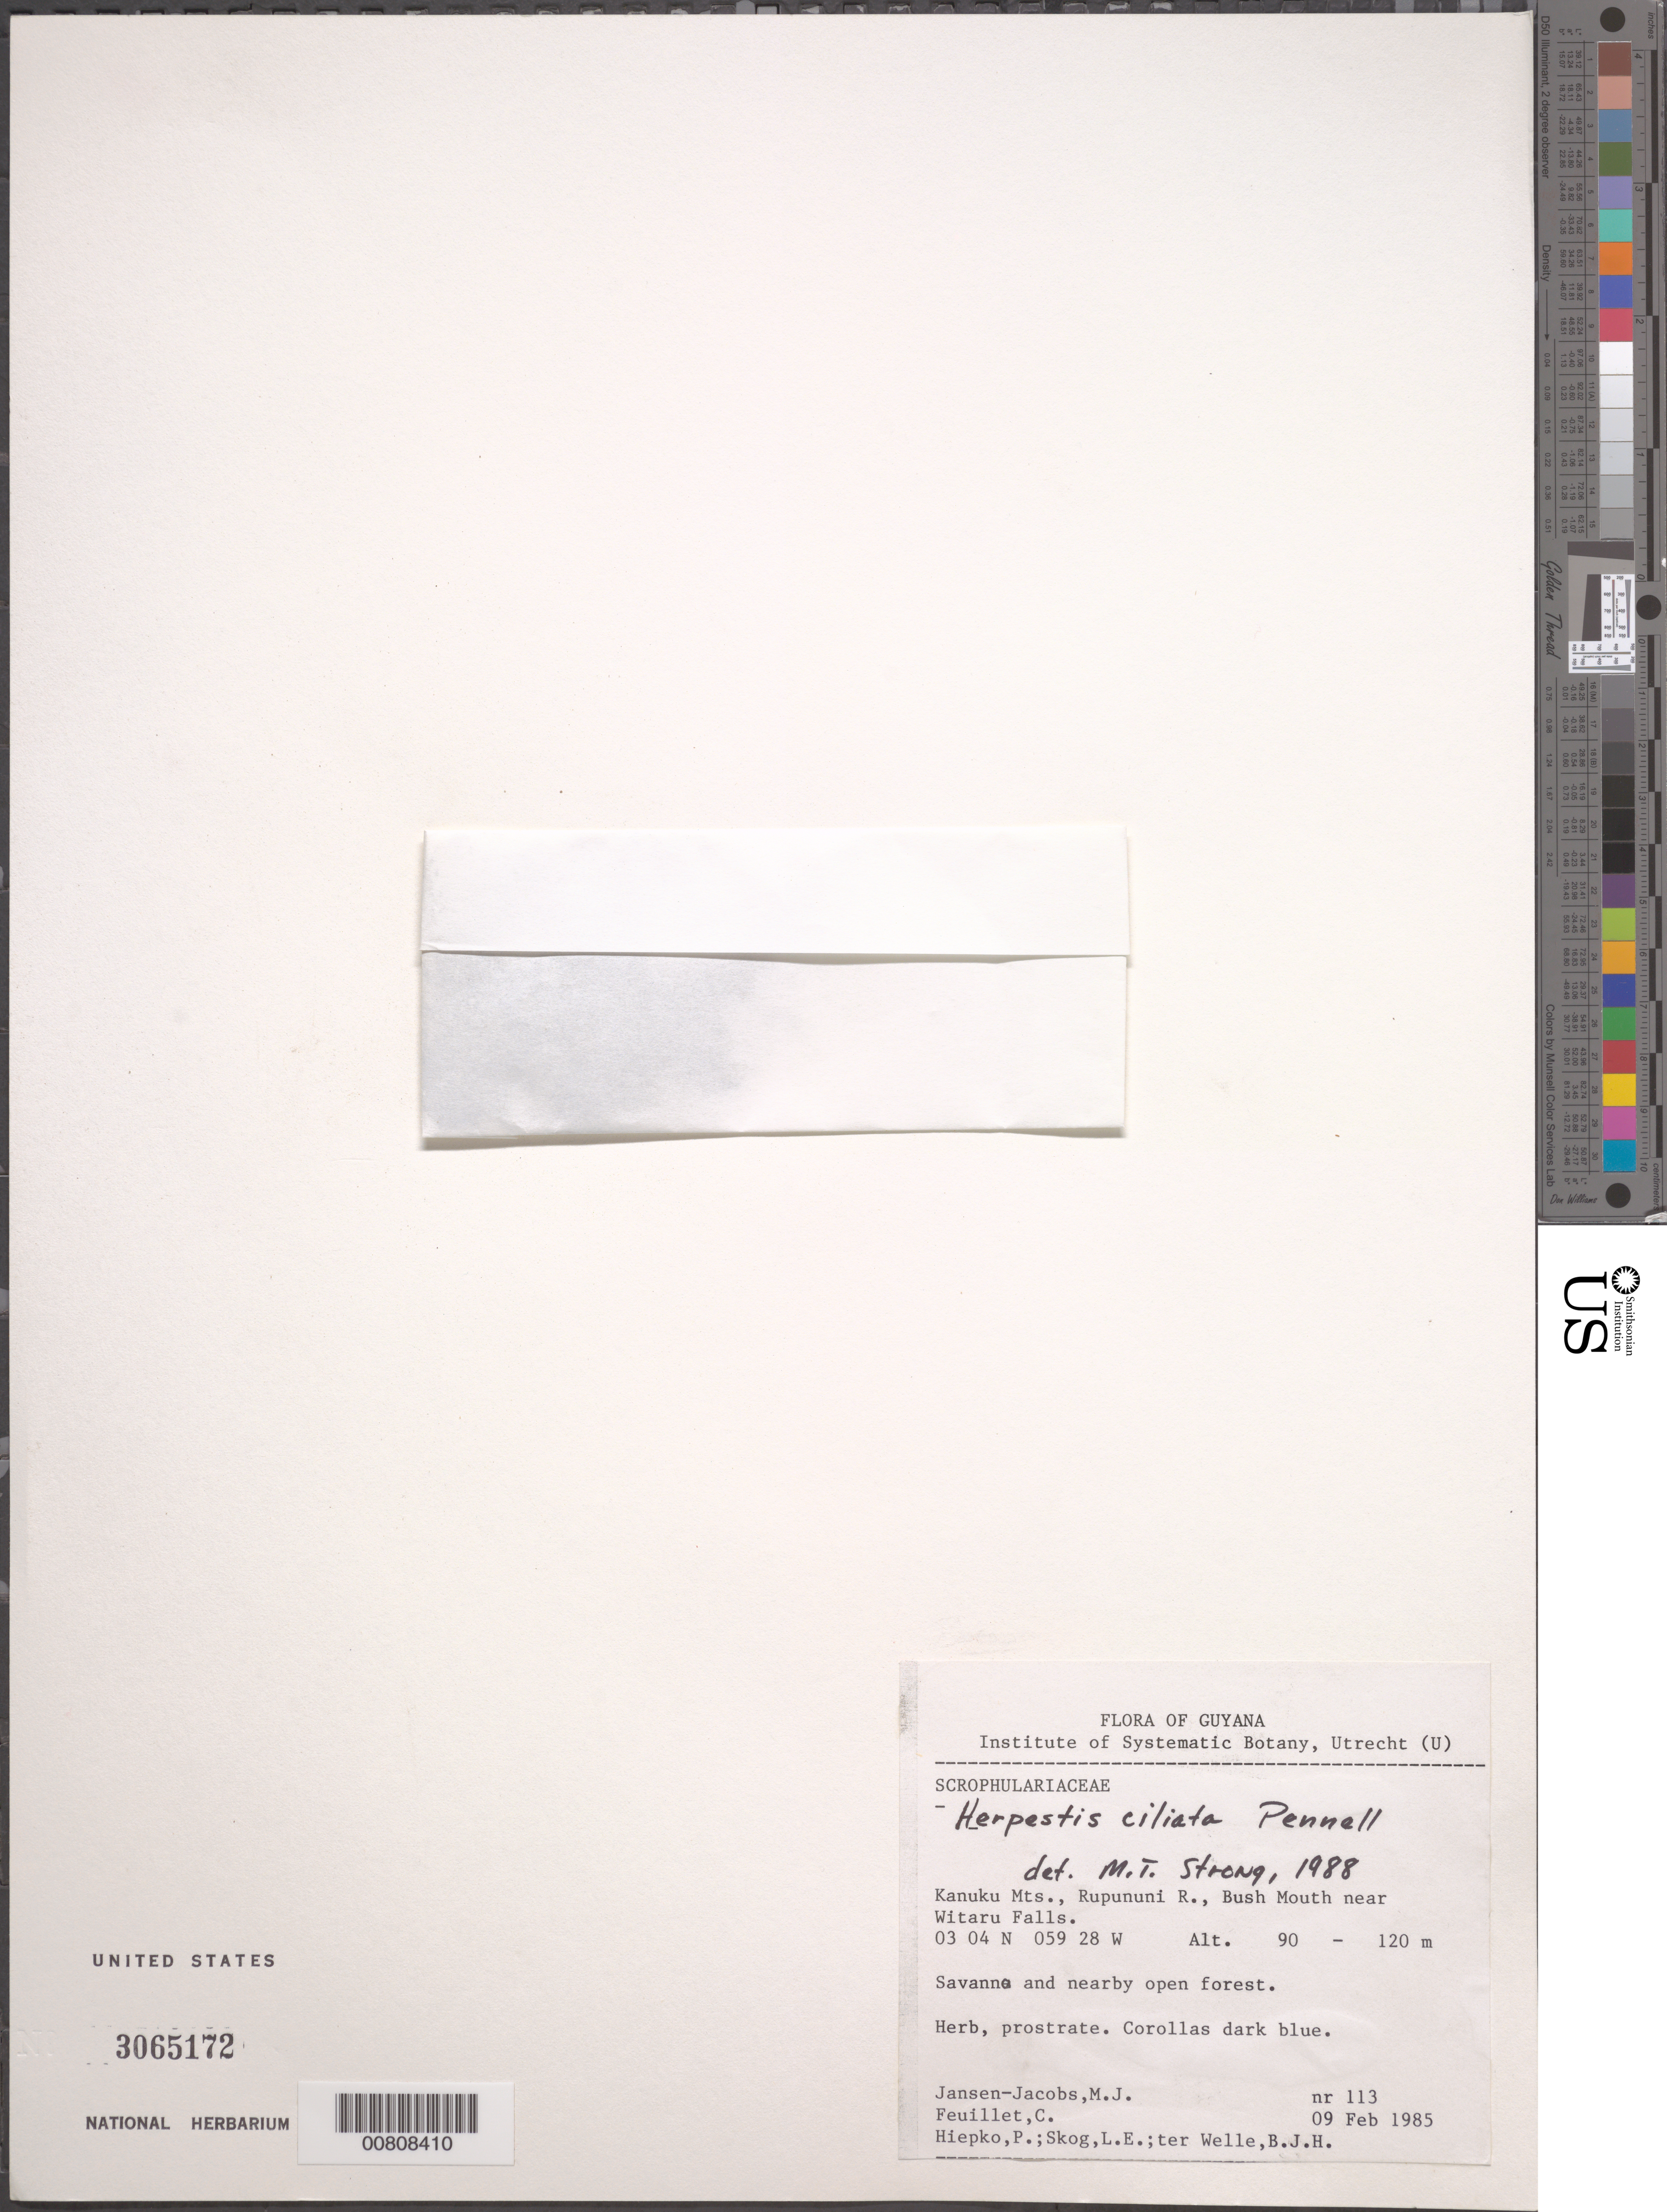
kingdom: Plantae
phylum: Tracheophyta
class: Magnoliopsida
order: Lamiales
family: Plantaginaceae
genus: Herpestis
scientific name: Herpestis ciliata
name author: Pennell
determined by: Strong, M. T., (US), Smithsonian Institution - National Museum of Natural History (UNITED STATES)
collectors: M. J. Jansen-Jacobs, C. Feuillet, P. H. Hiepko, L. E. Skog & B. Welle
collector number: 113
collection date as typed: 9-Feb-85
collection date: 1985-02-09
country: Guyana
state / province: U. Takutu-U. Essequibo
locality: Kanuku Mts., Rupununi R., Bush Mouth near Witaru Falls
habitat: Savanna and nearby open forest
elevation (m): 90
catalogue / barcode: US 3065172